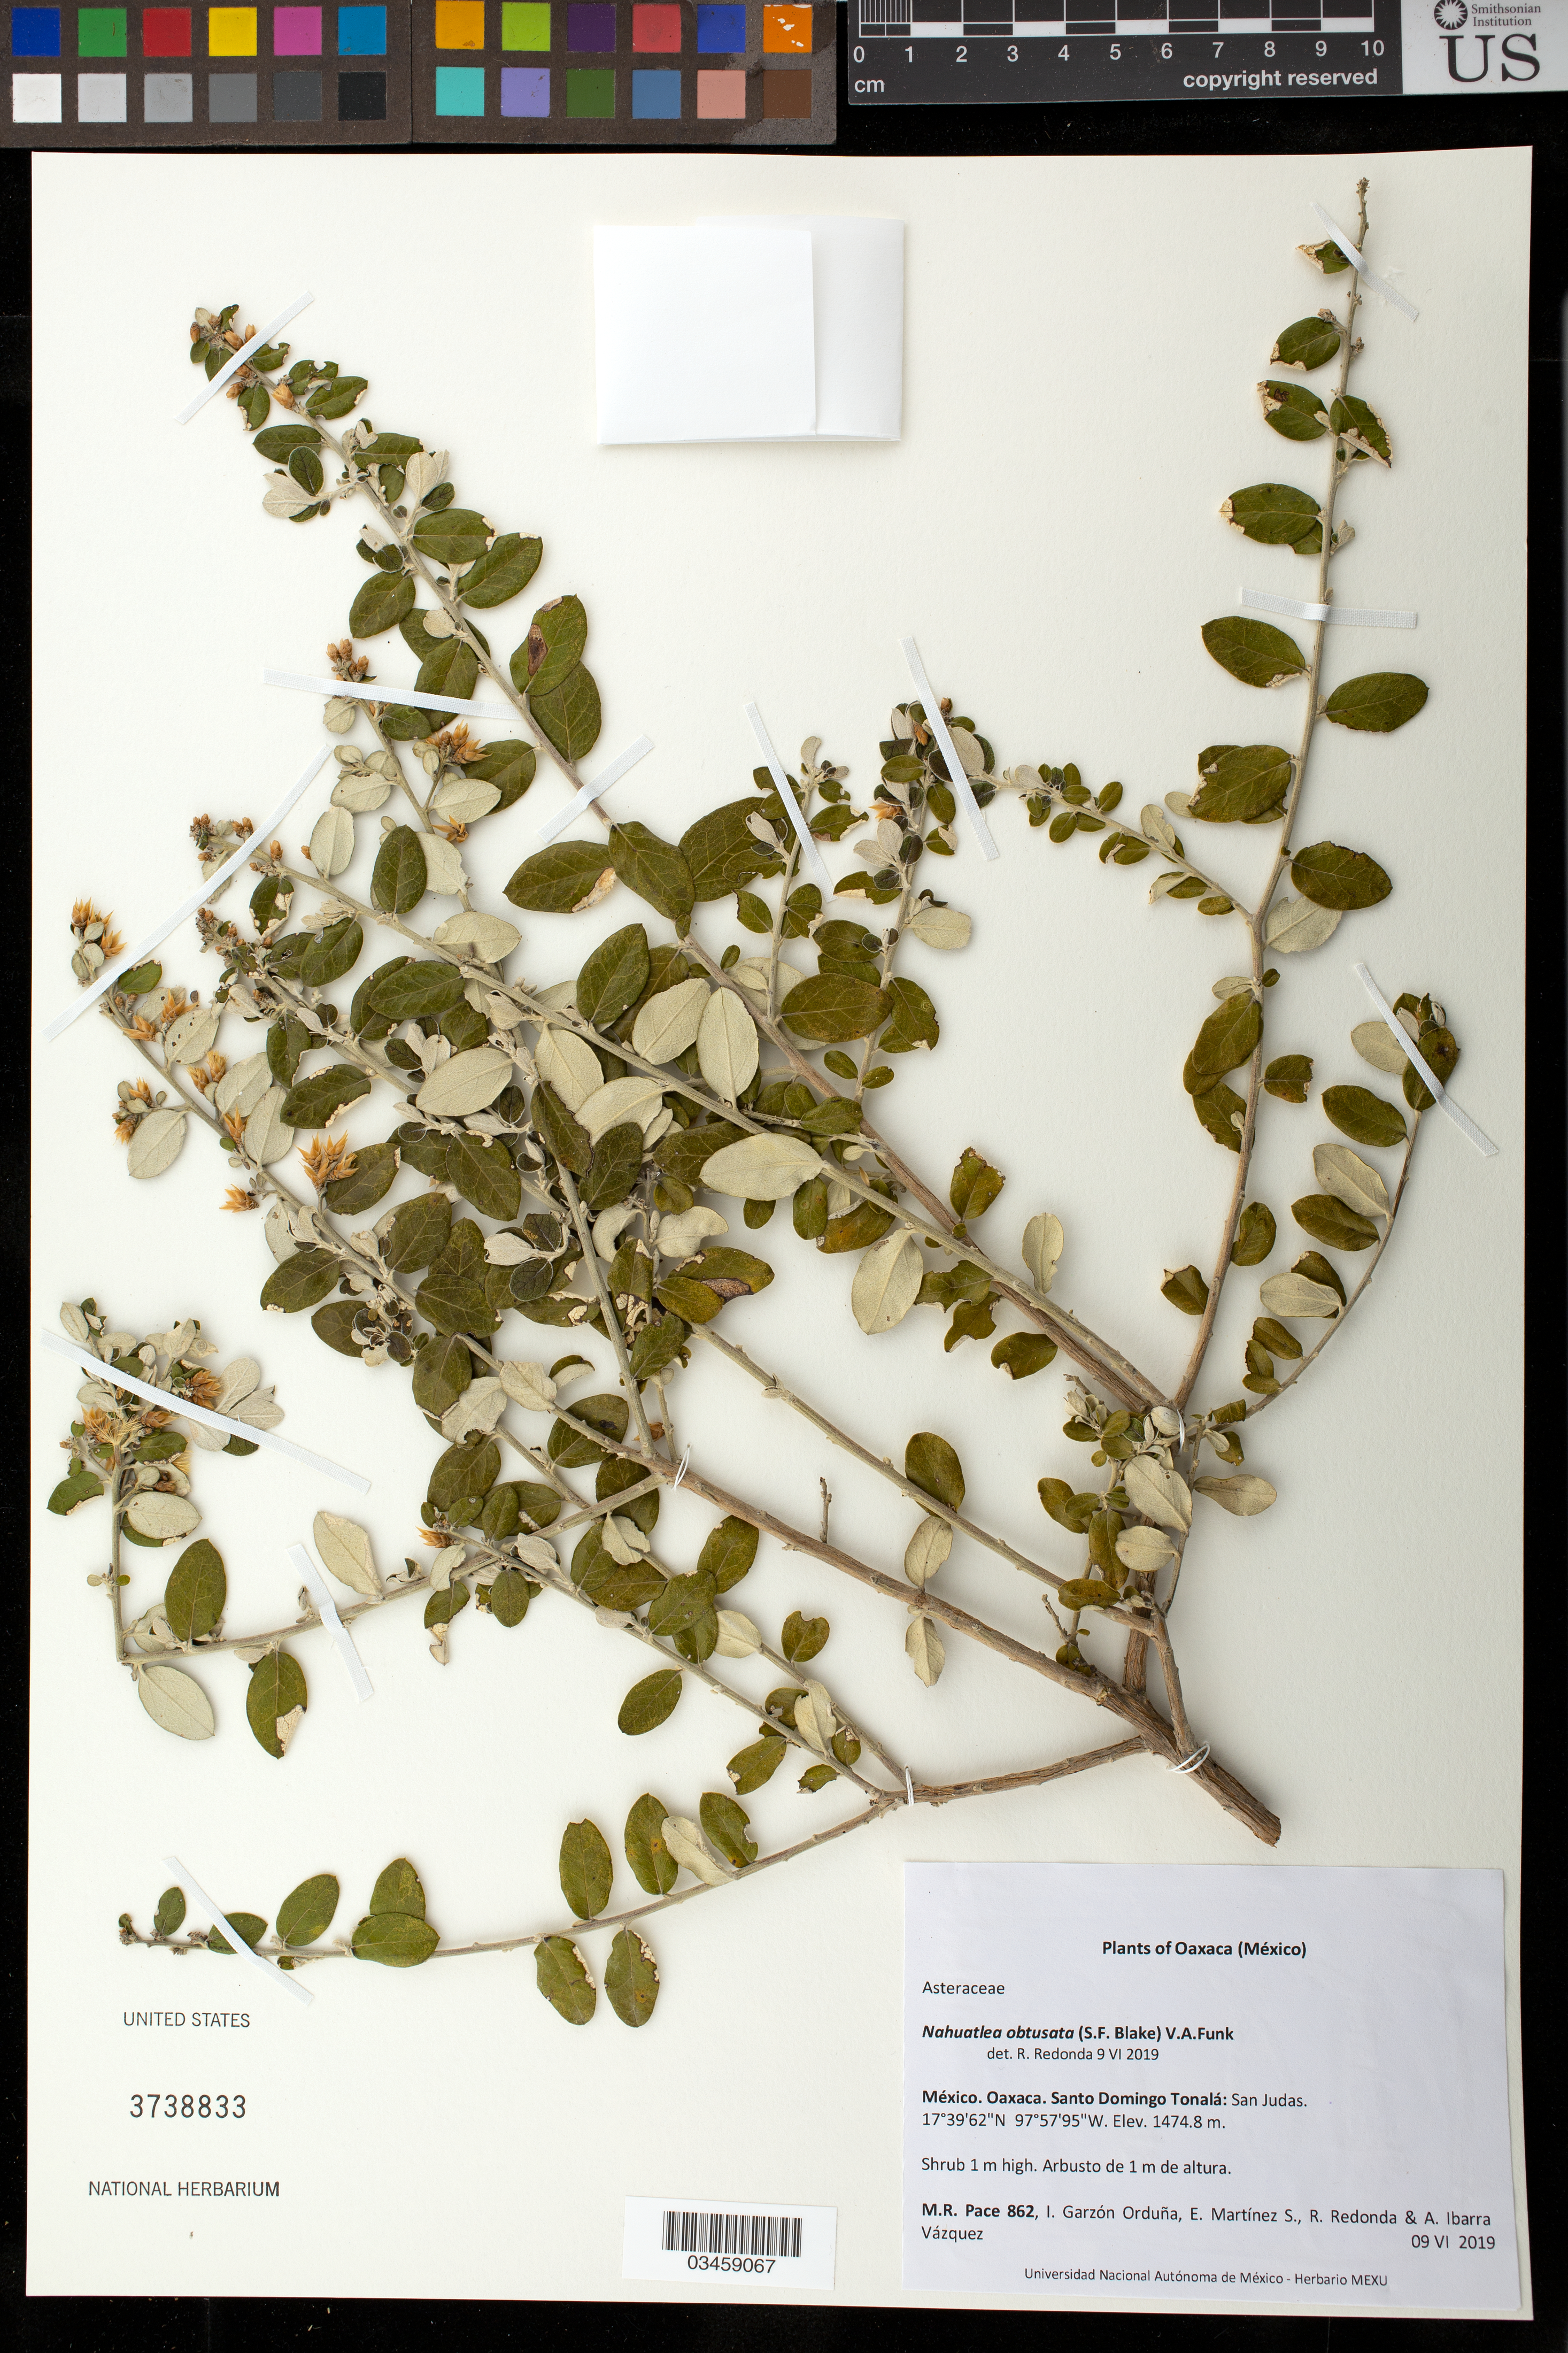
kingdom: Plantae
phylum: Tracheophyta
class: Magnoliopsida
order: Asterales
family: Asteraceae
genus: Nahuatlea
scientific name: Nahuatlea obtusata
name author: (S.F. Blake) V.A. Funk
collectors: M. R. Pace, I. Garzón Orduna, E. Martínez S., R. Redonda-Martínez & A. Ibarra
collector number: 862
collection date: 2019-06-09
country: Mexico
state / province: Oaxaca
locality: Santo Domingo Tonala, San Judas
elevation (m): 1474.8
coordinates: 17 39 62 N, 97 57 95 W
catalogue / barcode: US 3738833